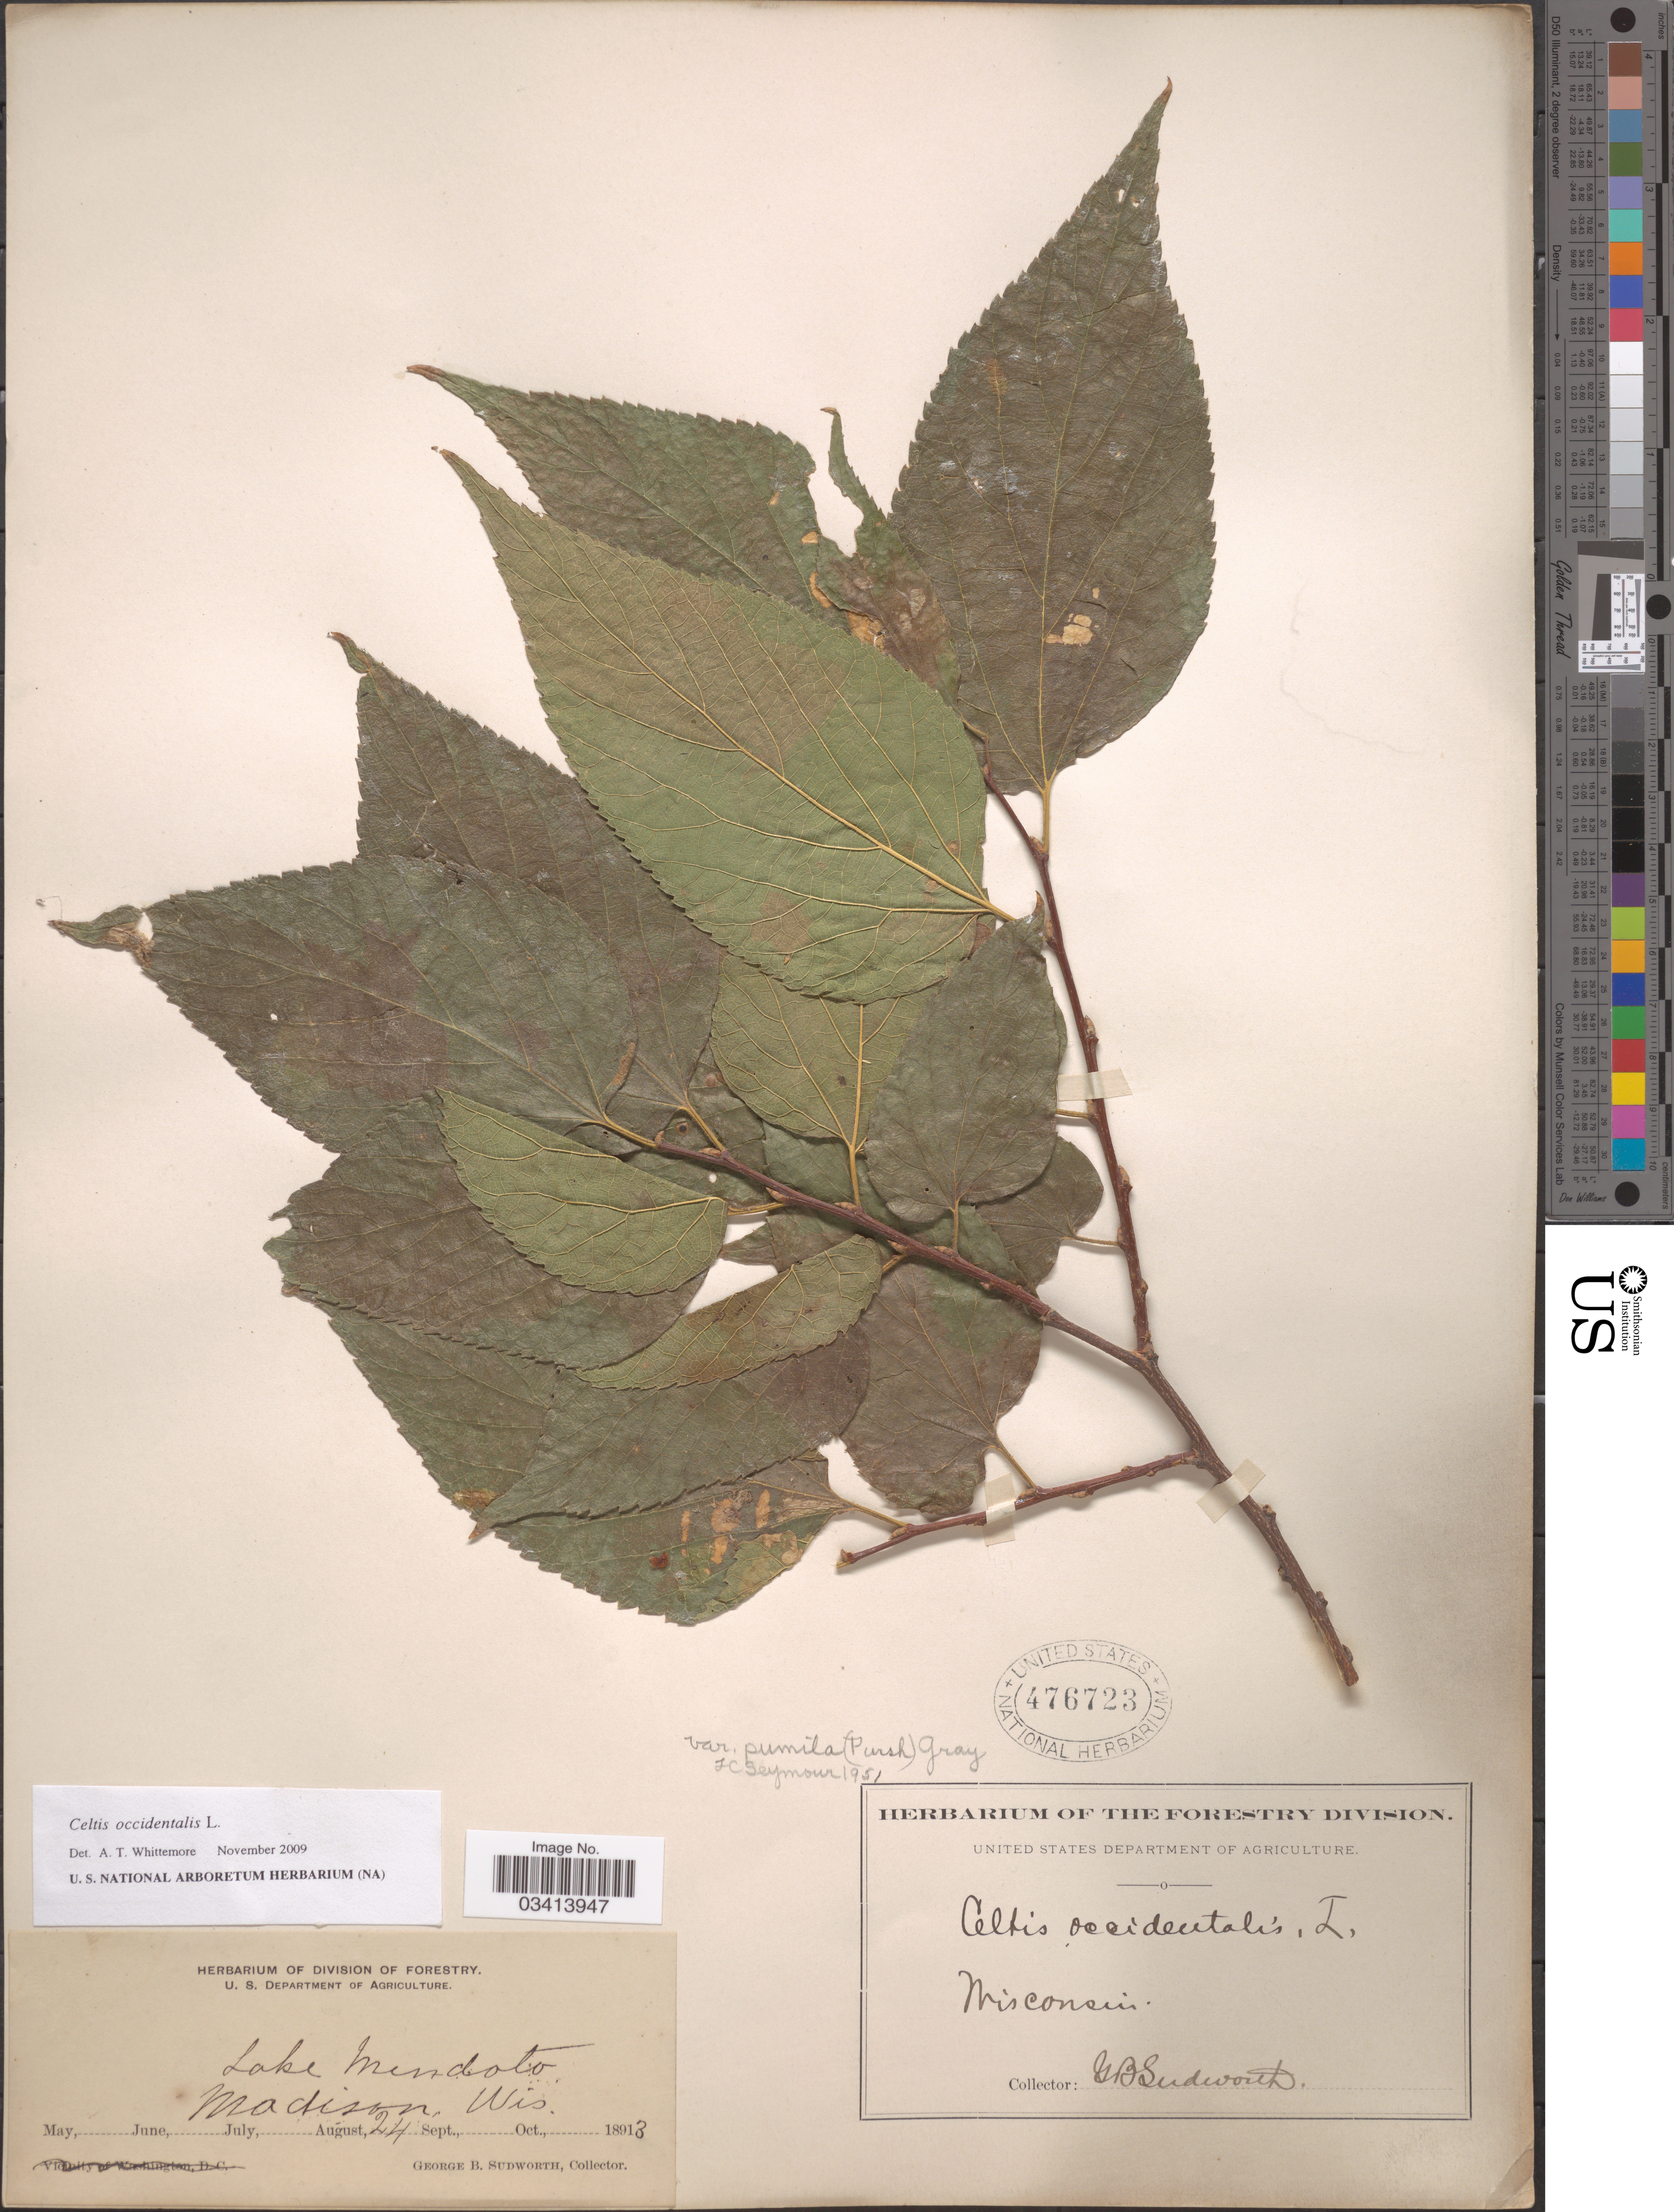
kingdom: Plantae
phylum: Tracheophyta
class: Magnoliopsida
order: Rosales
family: Cannabaceae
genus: Celtis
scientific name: Celtis occidentalis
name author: L.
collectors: G. B. Sudworth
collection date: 1893-08-24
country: United States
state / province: Wisconsin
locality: Lake Mendoto. Madison.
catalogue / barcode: US 476723